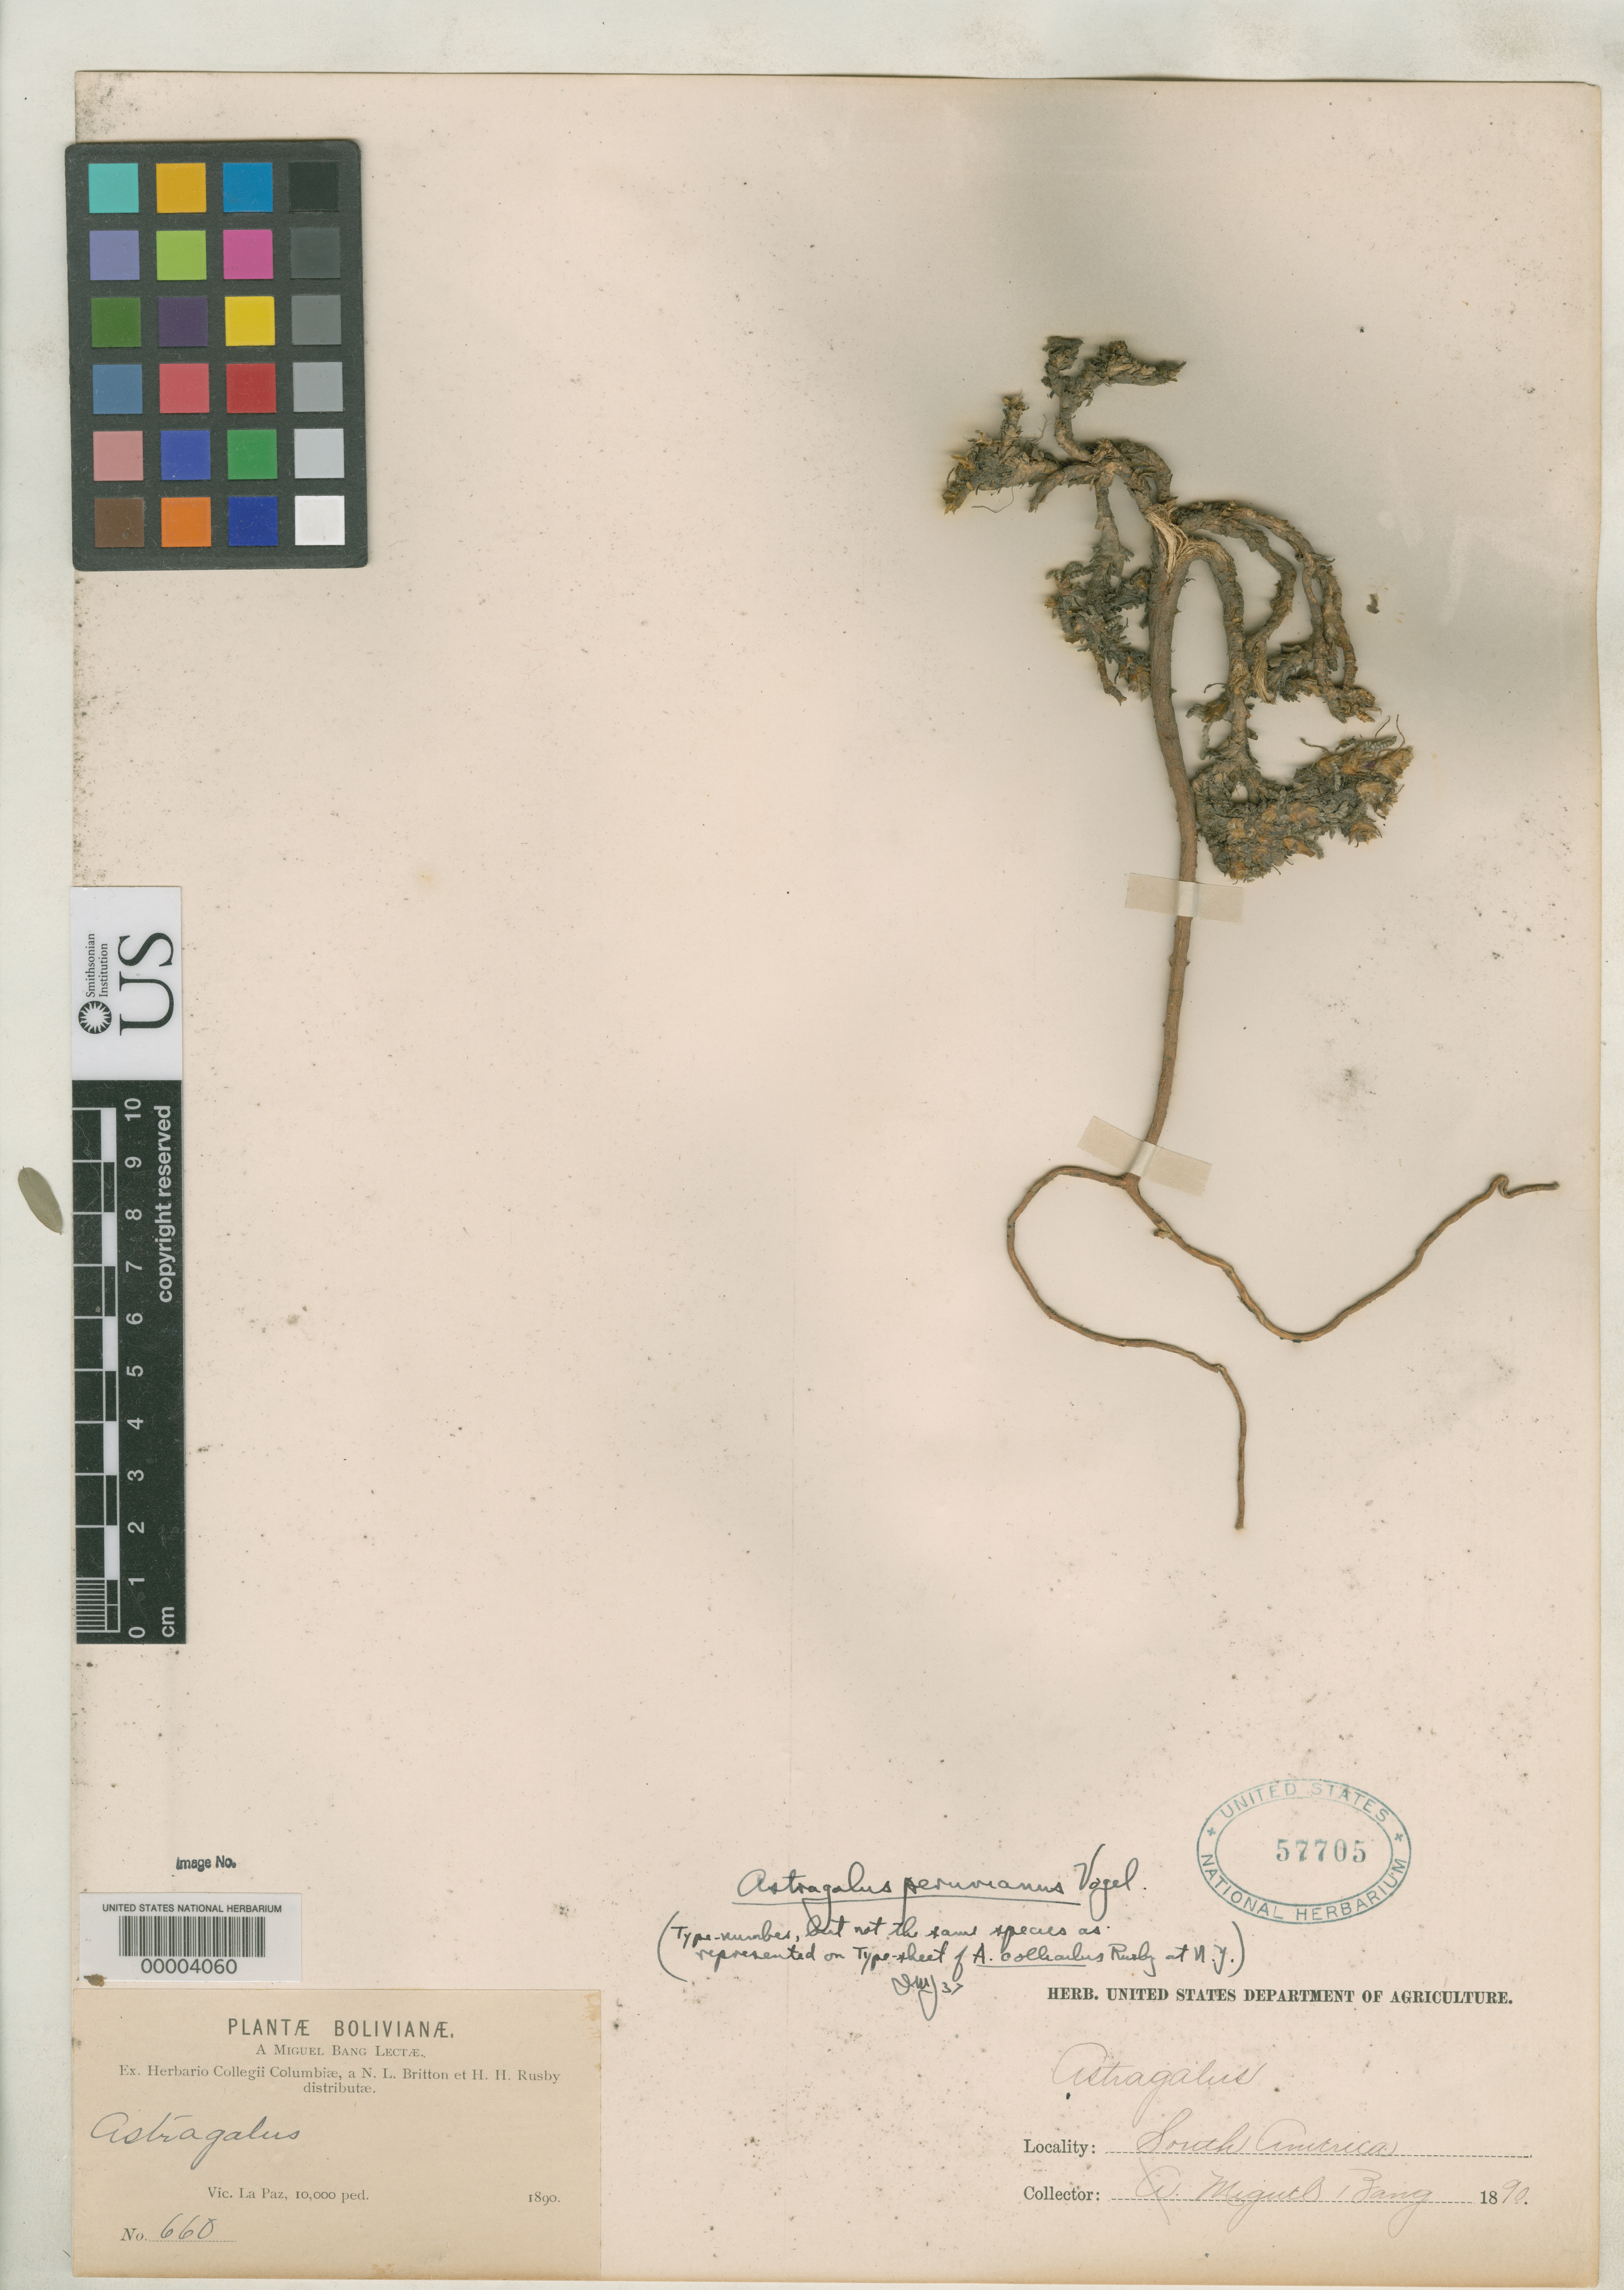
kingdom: Plantae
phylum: Tracheophyta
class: Magnoliopsida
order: Fabales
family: Fabaceae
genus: Astragalus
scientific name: Astragalus colliculus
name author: Rusby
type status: Isotype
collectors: M. Bang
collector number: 660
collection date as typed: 1890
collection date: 1890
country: Bolivia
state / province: La Paz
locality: Vic. La Paz.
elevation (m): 3048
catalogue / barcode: US 57705